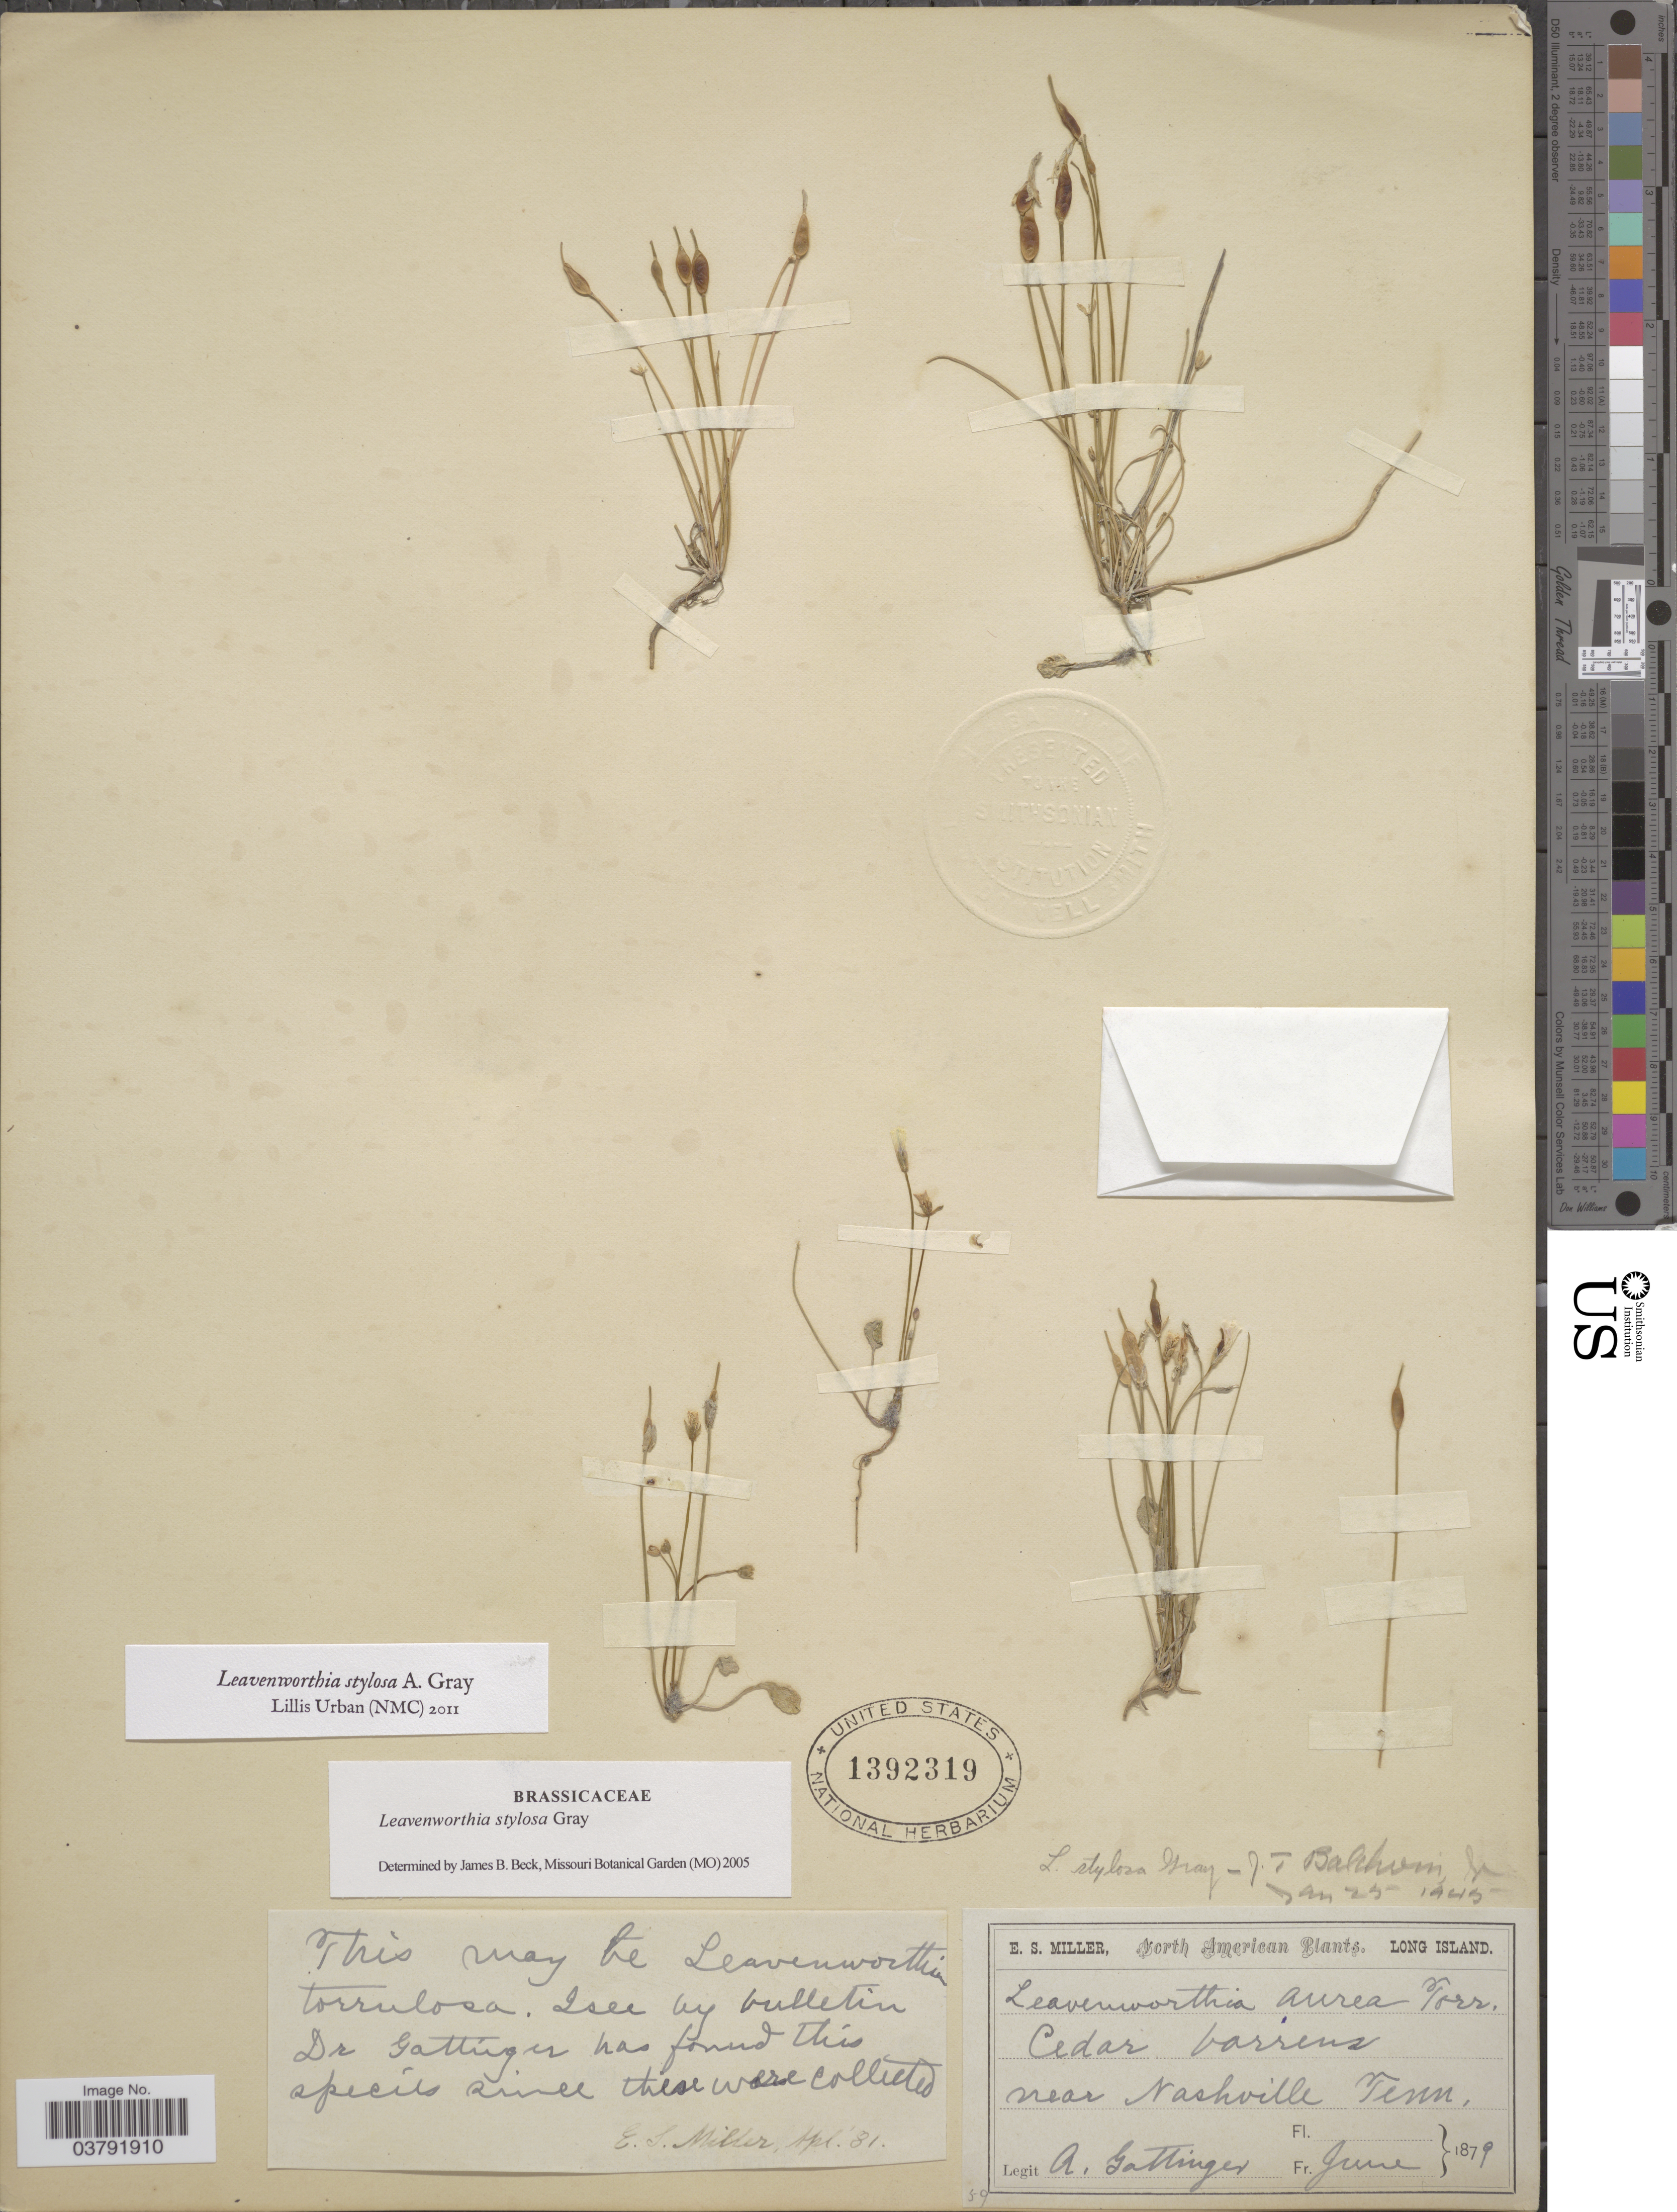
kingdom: Plantae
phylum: Tracheophyta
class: Magnoliopsida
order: Brassicales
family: Brassicaceae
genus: Leavenworthia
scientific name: Leavenworthia stylosa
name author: A. Gray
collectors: A. Gattinger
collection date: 1879-06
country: United States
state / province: Tennessee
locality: Cedar barrens near Nashville.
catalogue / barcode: US 1392319